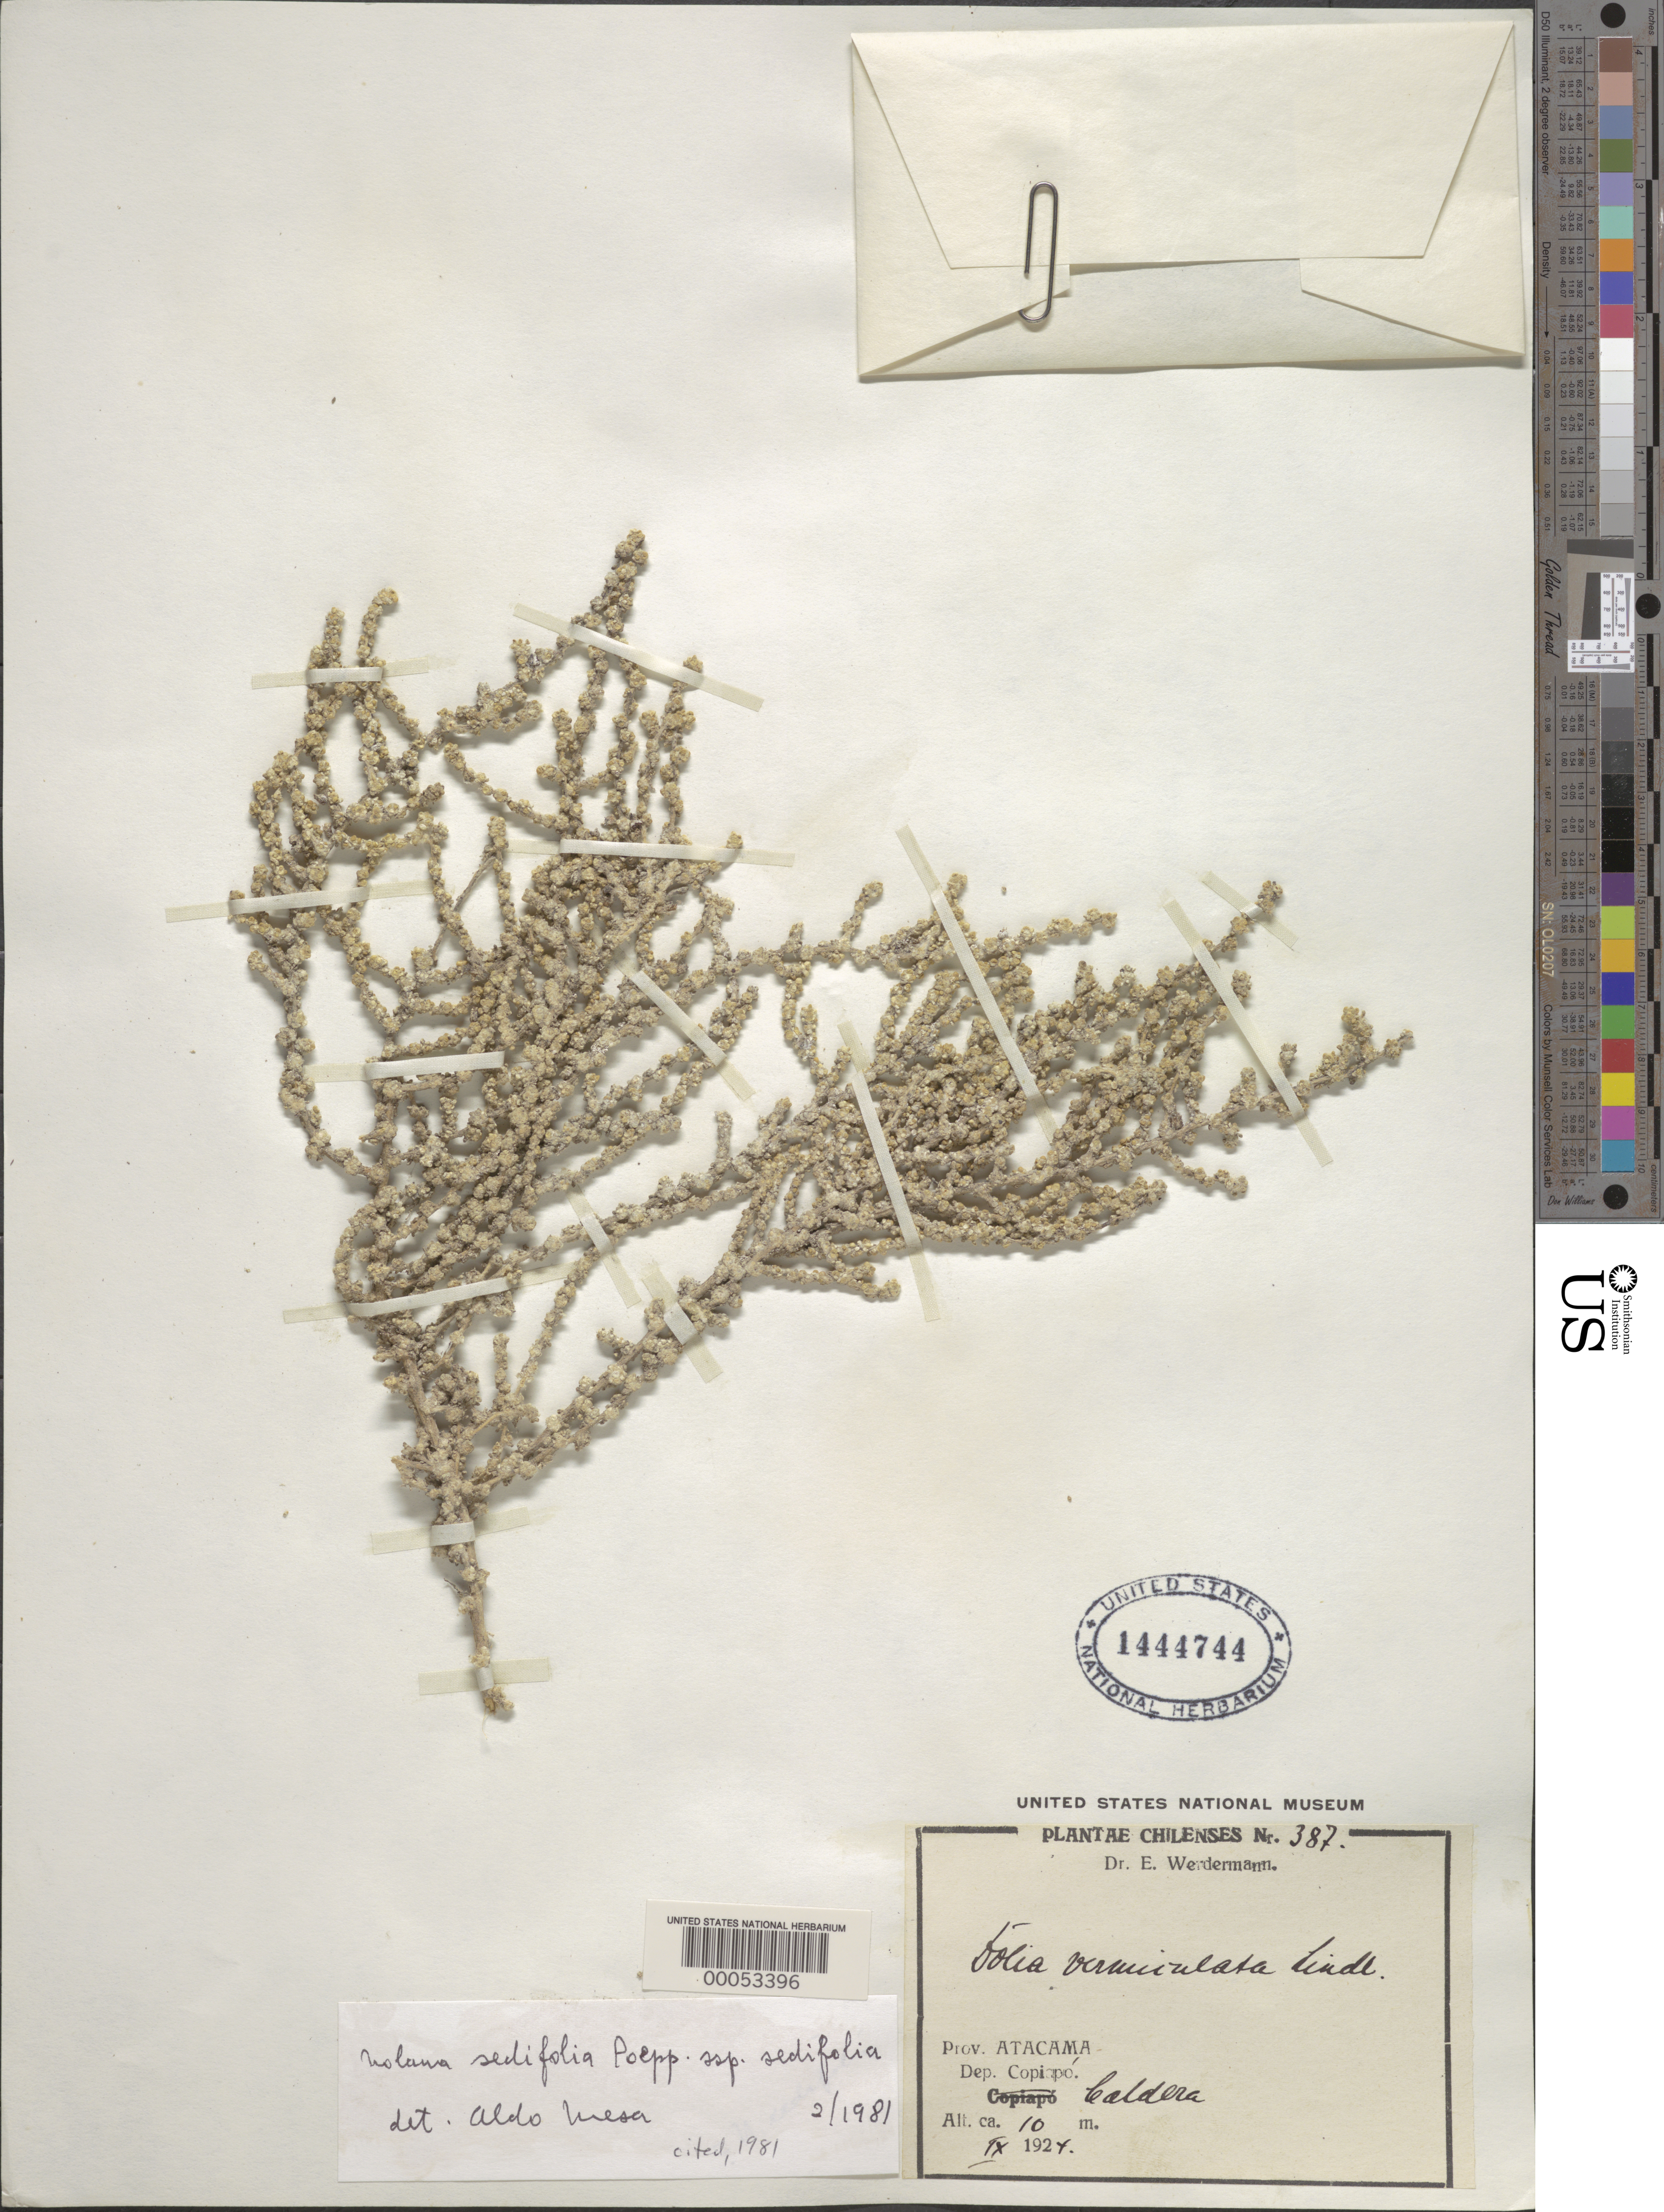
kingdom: Plantae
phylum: Tracheophyta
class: Magnoliopsida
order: Solanales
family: Solanaceae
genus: Nolana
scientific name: Nolana sedifolia subsp. sedifolia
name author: Poepp.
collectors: E. Werdermann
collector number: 387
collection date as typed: Sep 1924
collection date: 1924-09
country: Chile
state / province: Atacama (III)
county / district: Copiapó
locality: Caldera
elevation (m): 10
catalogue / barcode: US 1444744